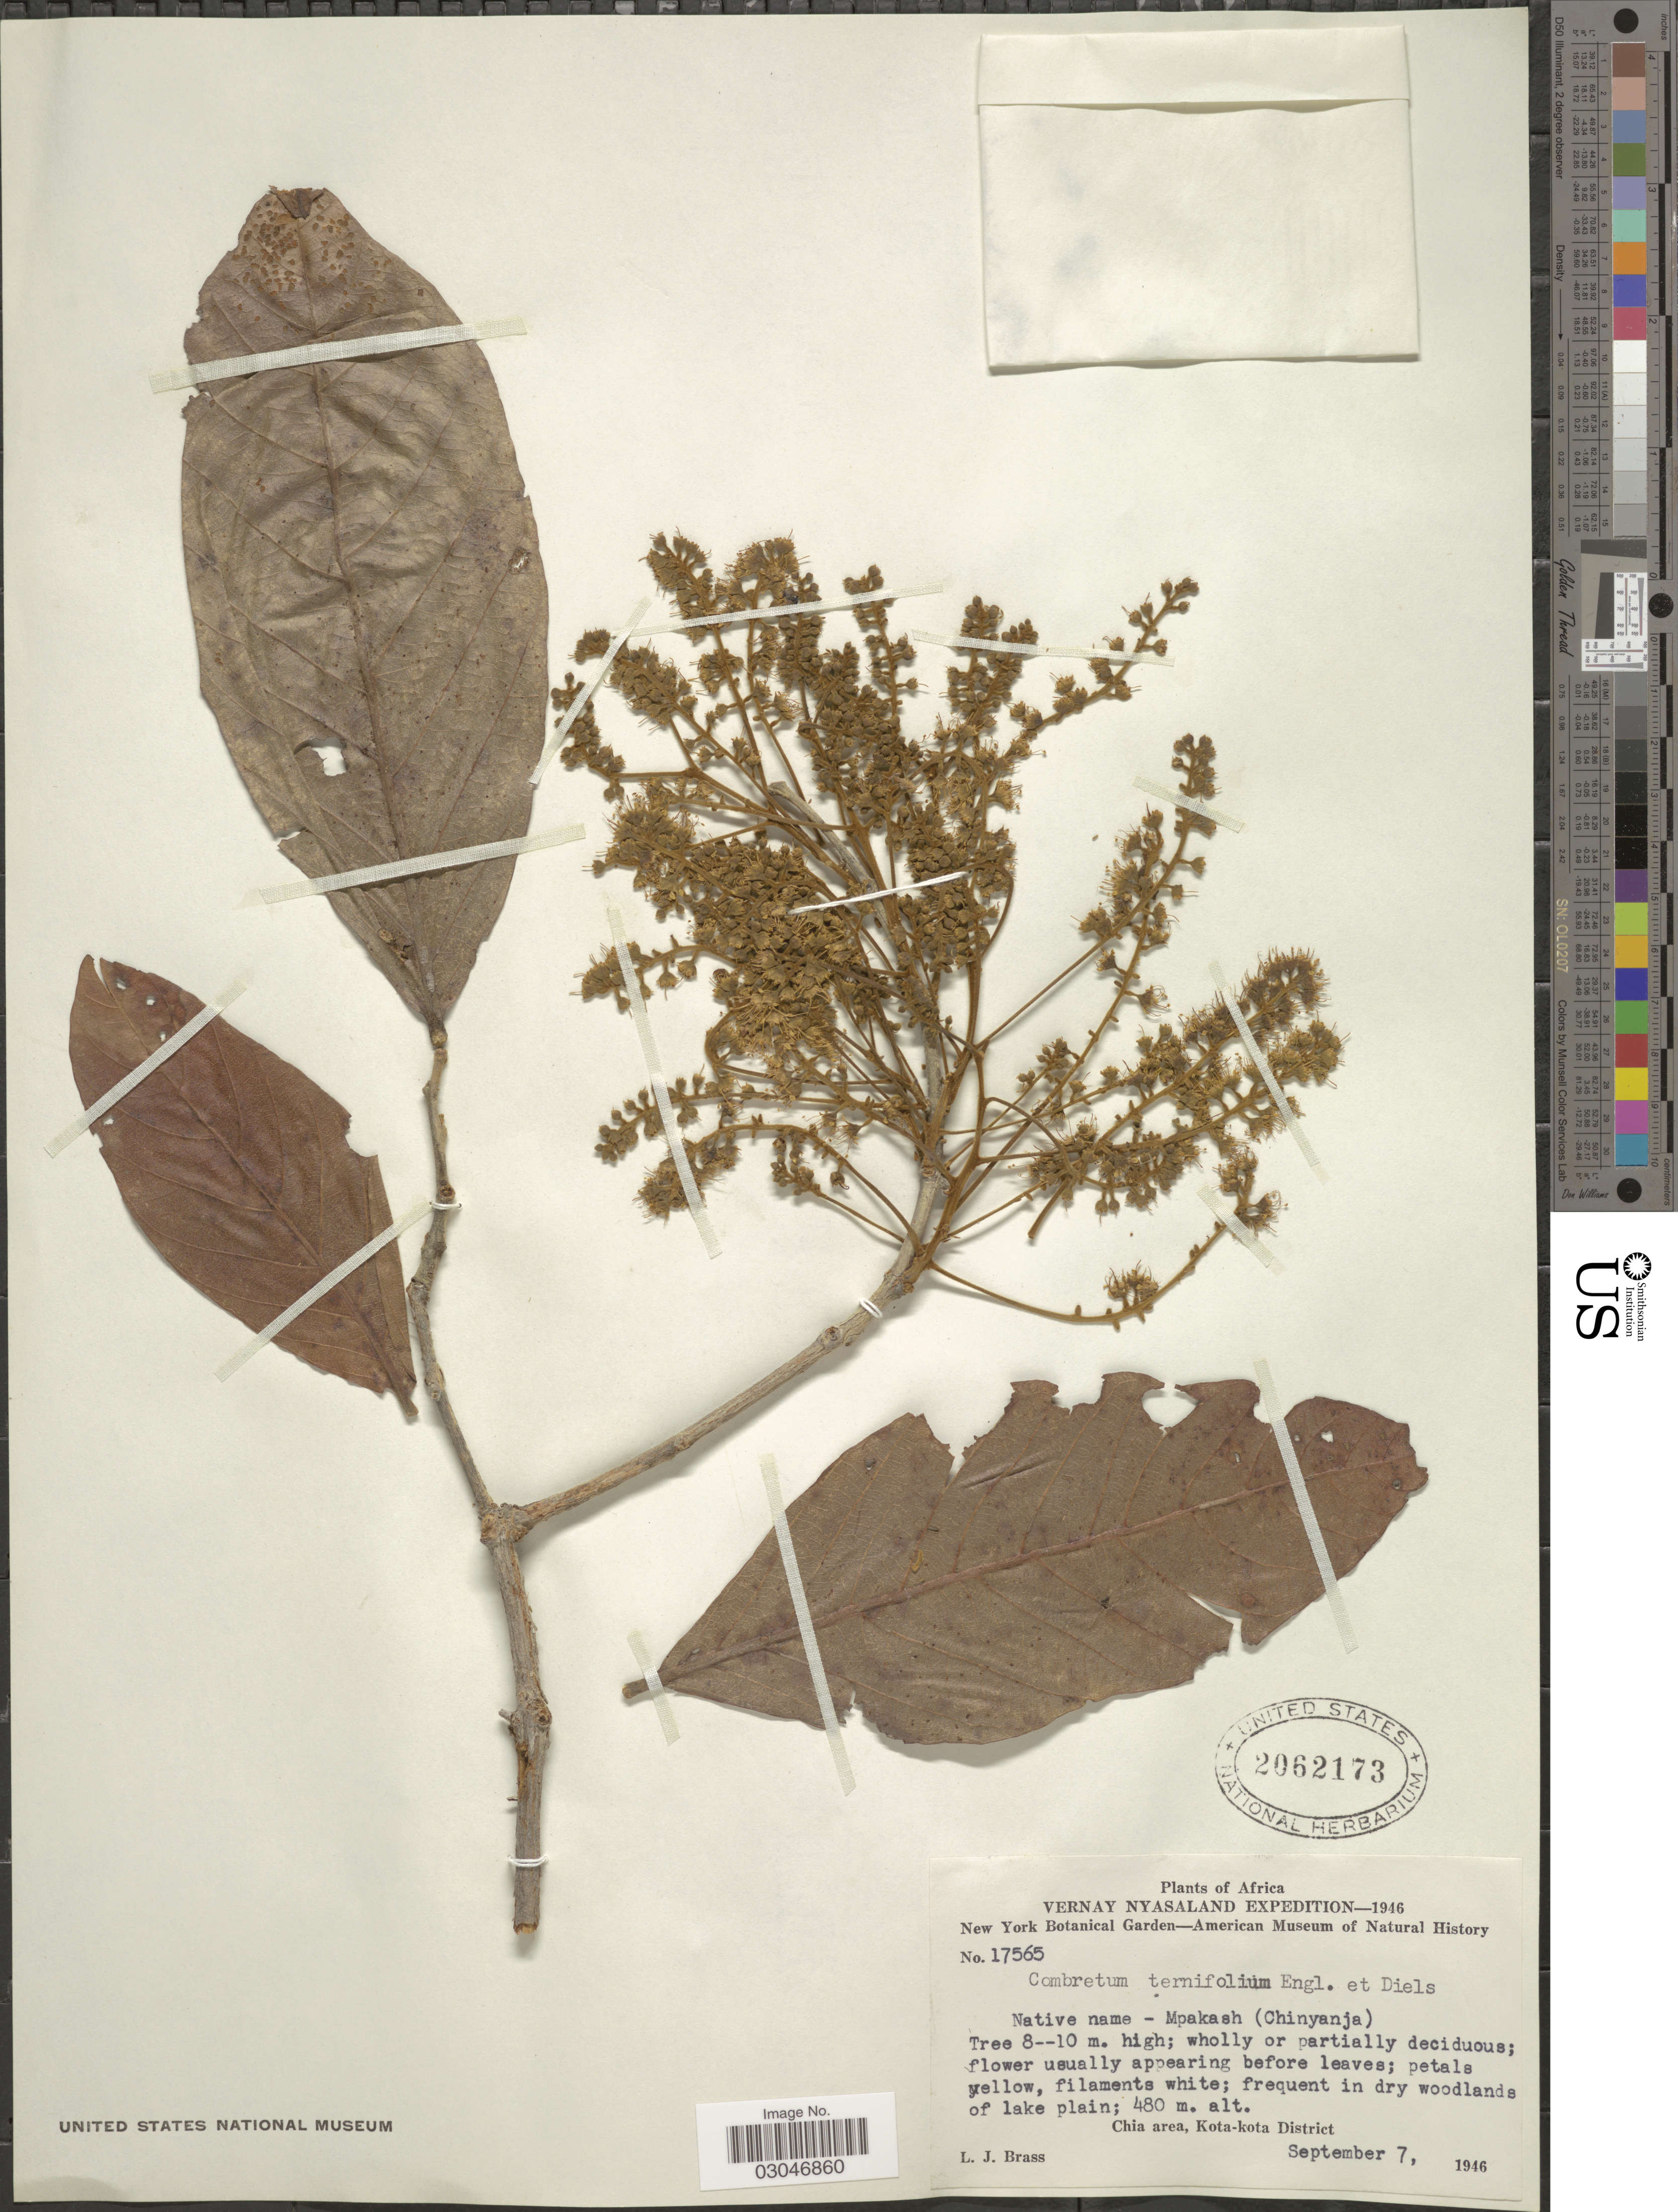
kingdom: Plantae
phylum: Tracheophyta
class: Magnoliopsida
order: Myrtales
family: Combretaceae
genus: Combretum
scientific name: Combretum ternifolium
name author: Engl. & Diels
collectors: L. J. Brass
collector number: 17565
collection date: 1946-09-07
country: Malawi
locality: Vernay Nyasaland, Chia area, Kota-kota District.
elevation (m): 480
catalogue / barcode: US 2062173